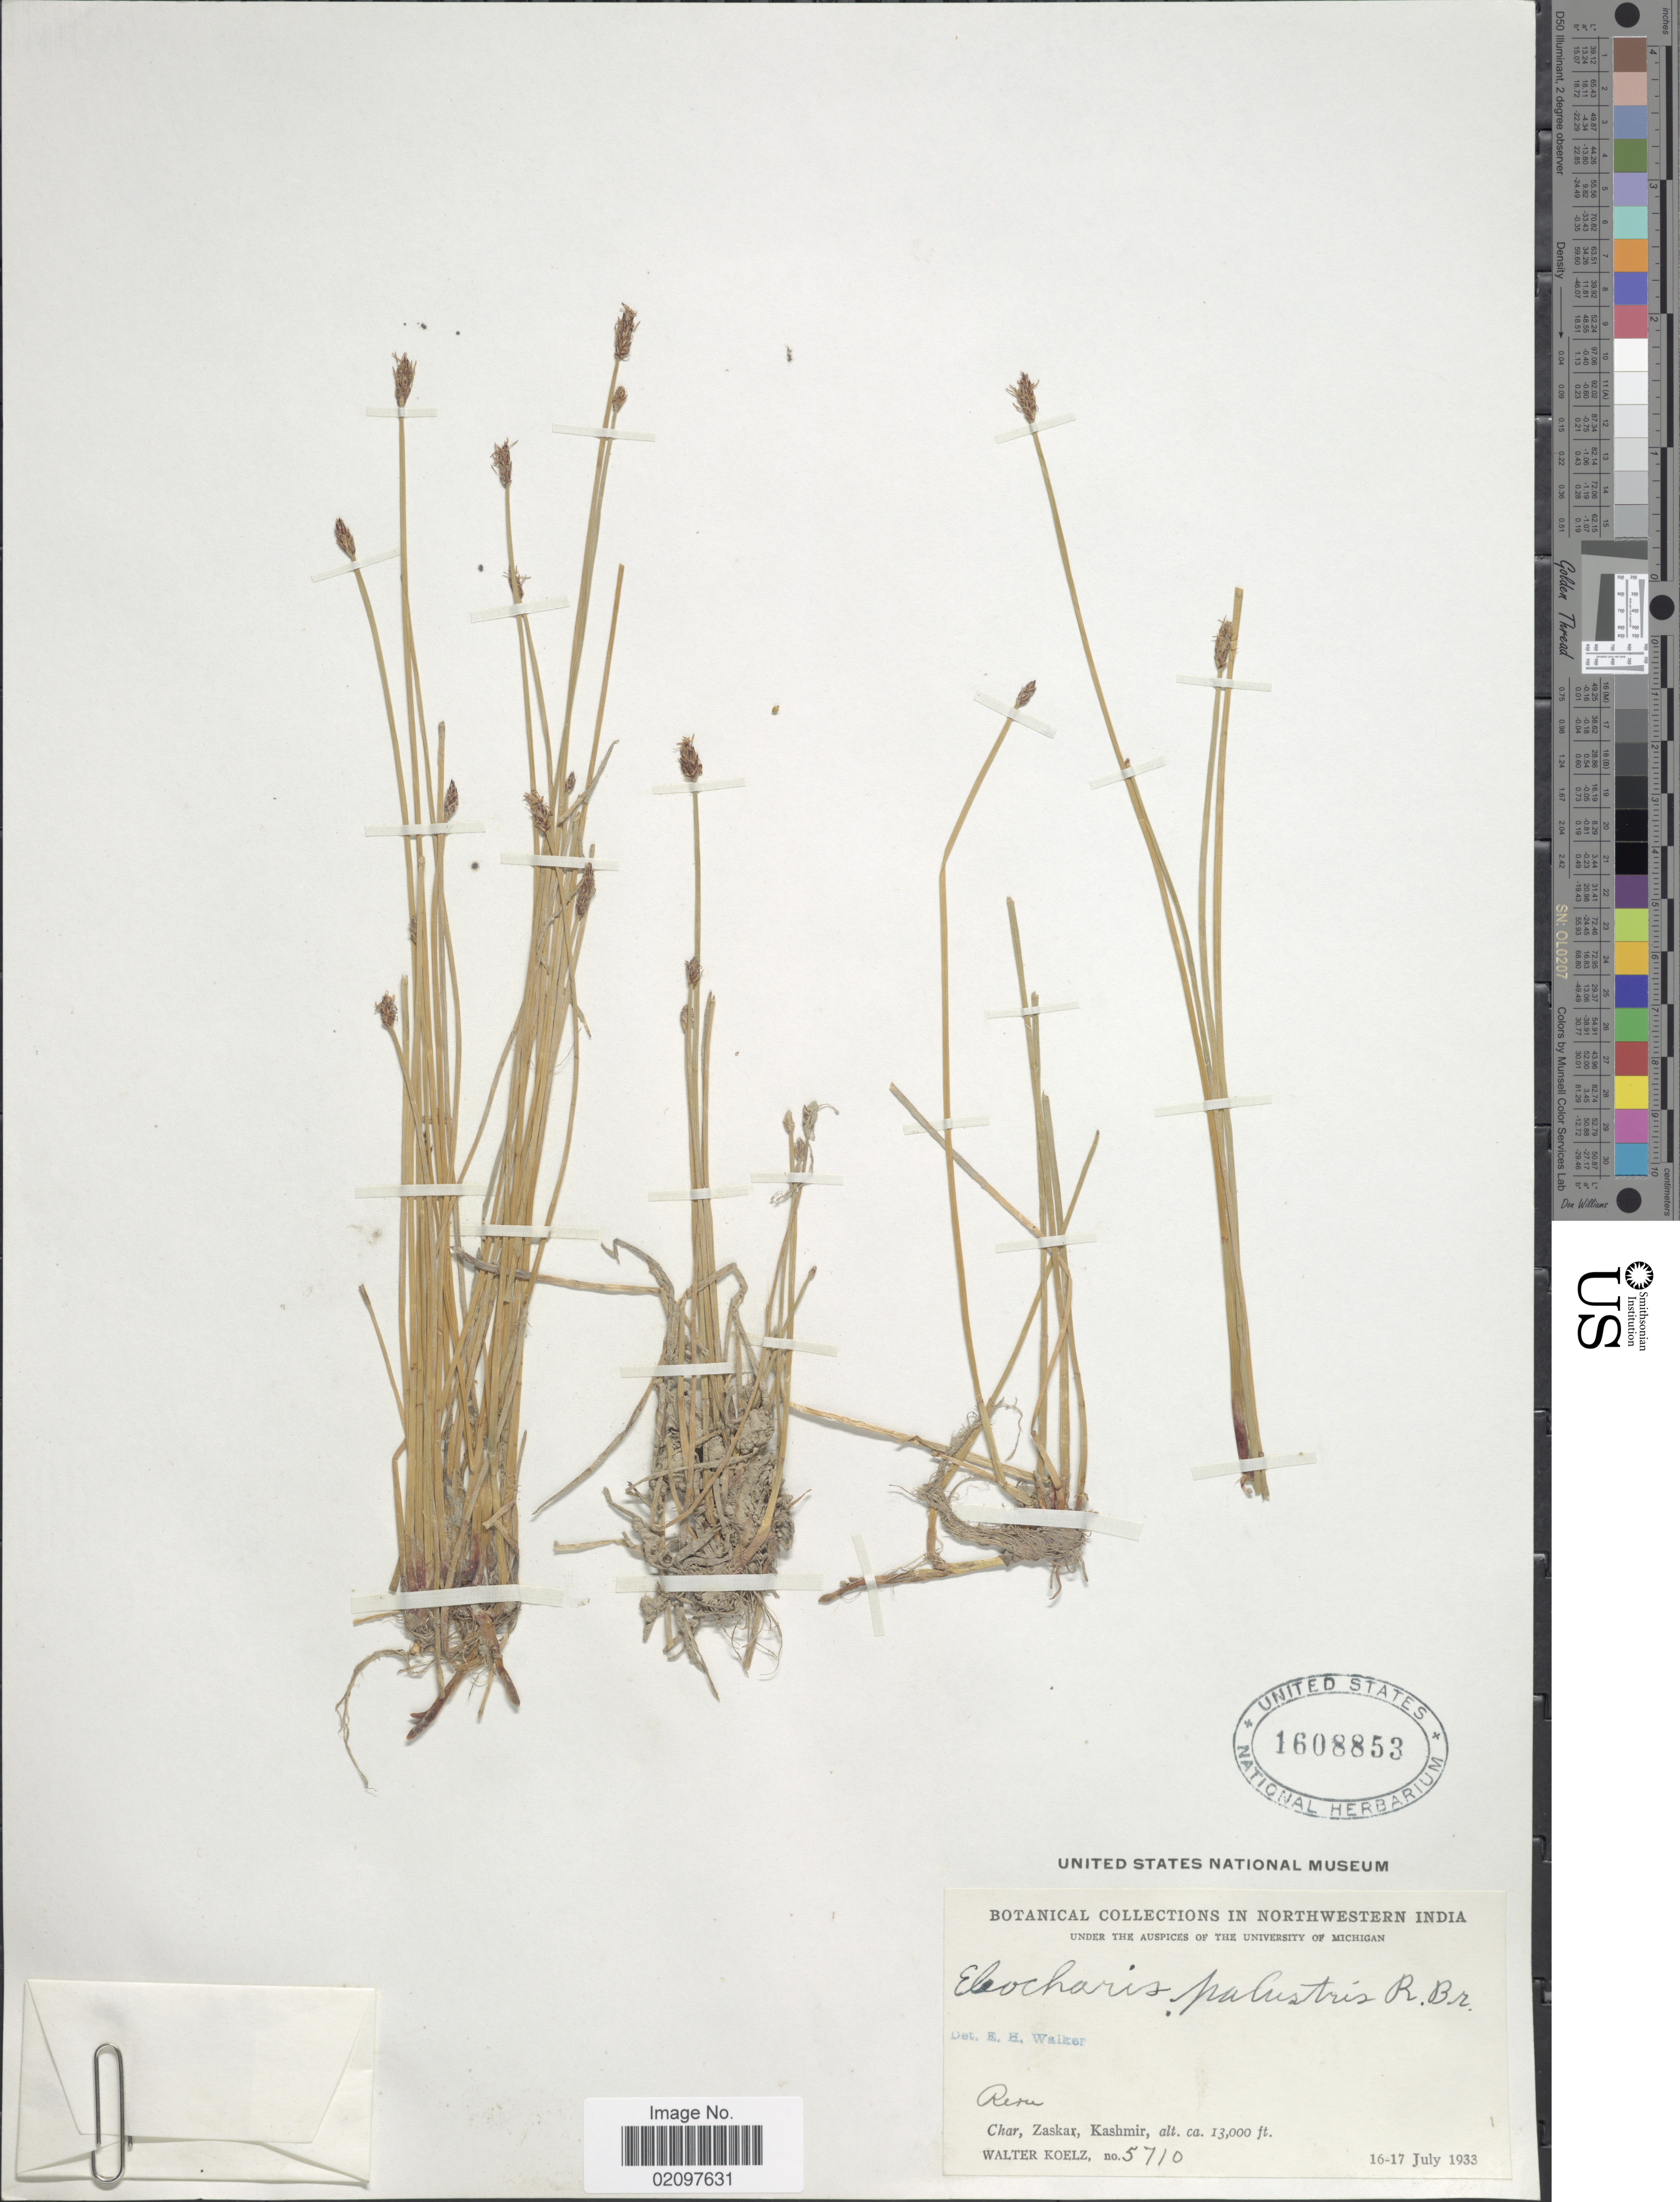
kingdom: Plantae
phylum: Tracheophyta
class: Liliopsida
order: Poales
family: Cyperaceae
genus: Eleocharis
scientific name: Eleocharis palustris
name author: (L.) Roem. & Schult.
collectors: W. N. Koelz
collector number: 5710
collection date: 1933-07-16/1933-07-17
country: India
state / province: Jammu and Kashmir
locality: In Northwestern India, Char, Zaskar, Kashmir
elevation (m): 3962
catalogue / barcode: US 1608853